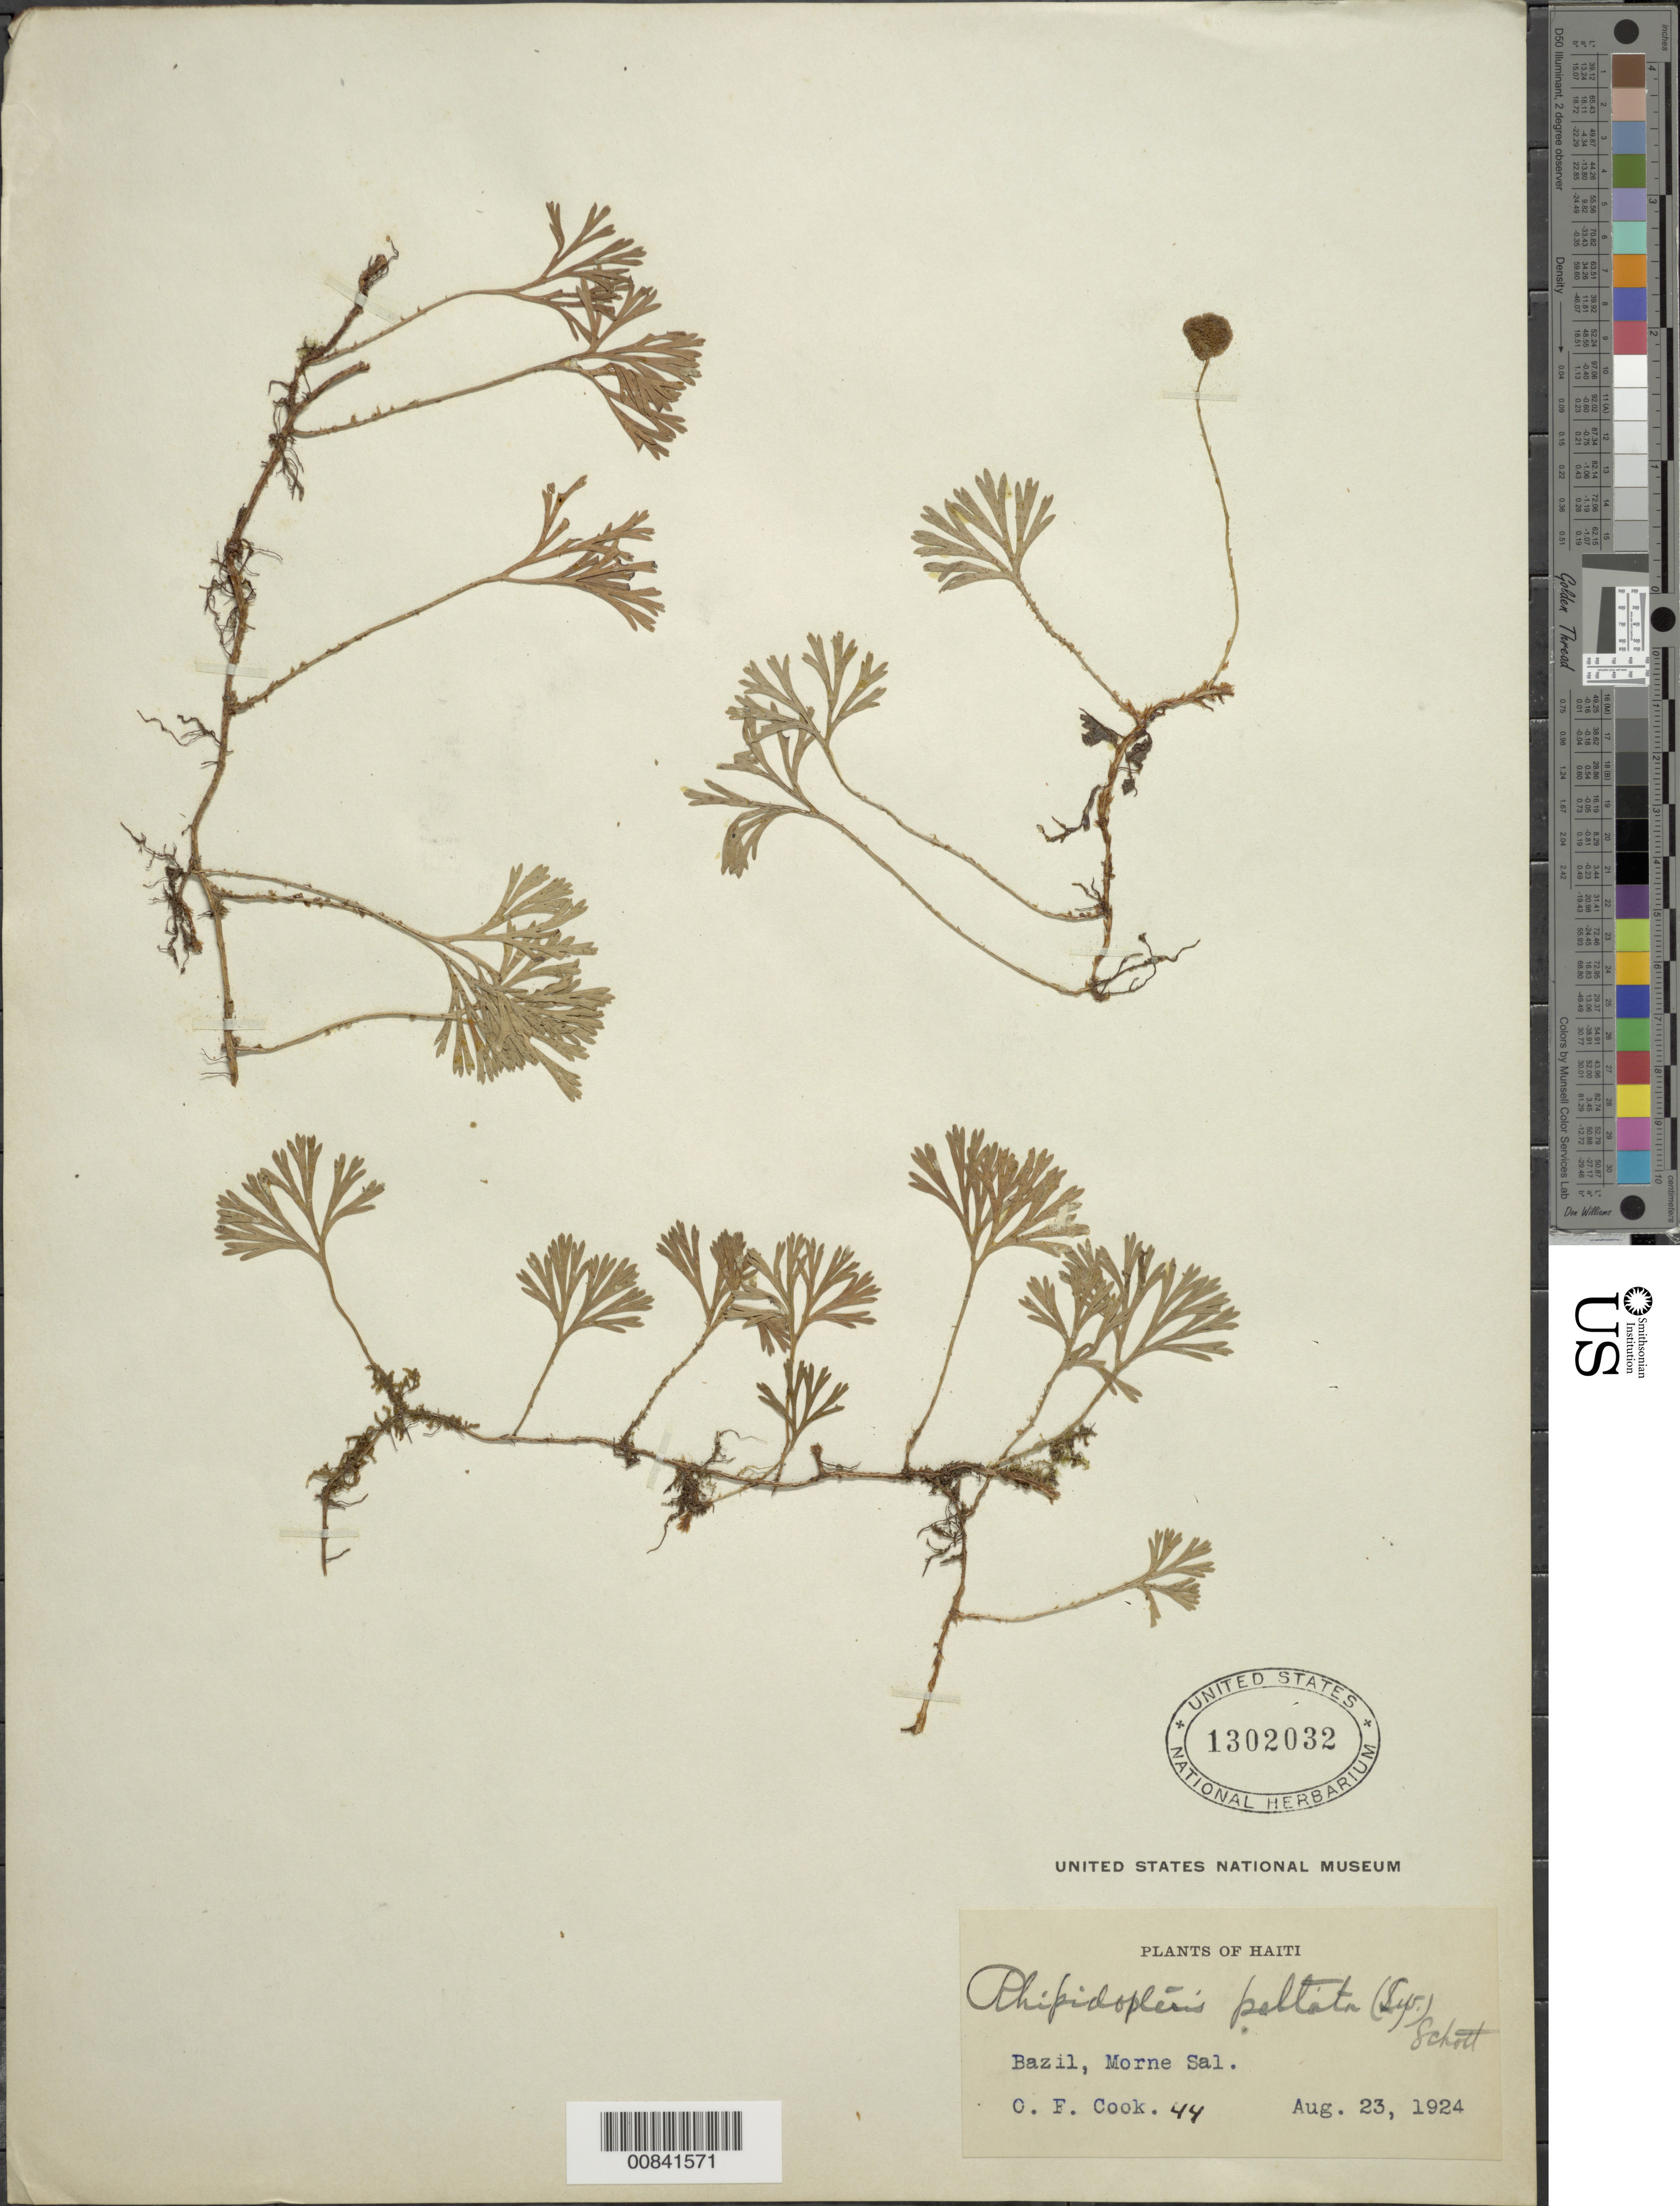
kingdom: Plantae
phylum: Tracheophyta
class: Polypodiopsida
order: Polypodiales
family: Dryopteridaceae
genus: Elaphoglossum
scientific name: Elaphoglossum peltatum f. peltatum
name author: (Sw.) Urb.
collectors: O. F. Cook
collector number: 44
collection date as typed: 23 Aug 1924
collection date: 1924-08-23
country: Haiti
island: Hispaniola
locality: Bazil, Morne Sal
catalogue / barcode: US 1302032